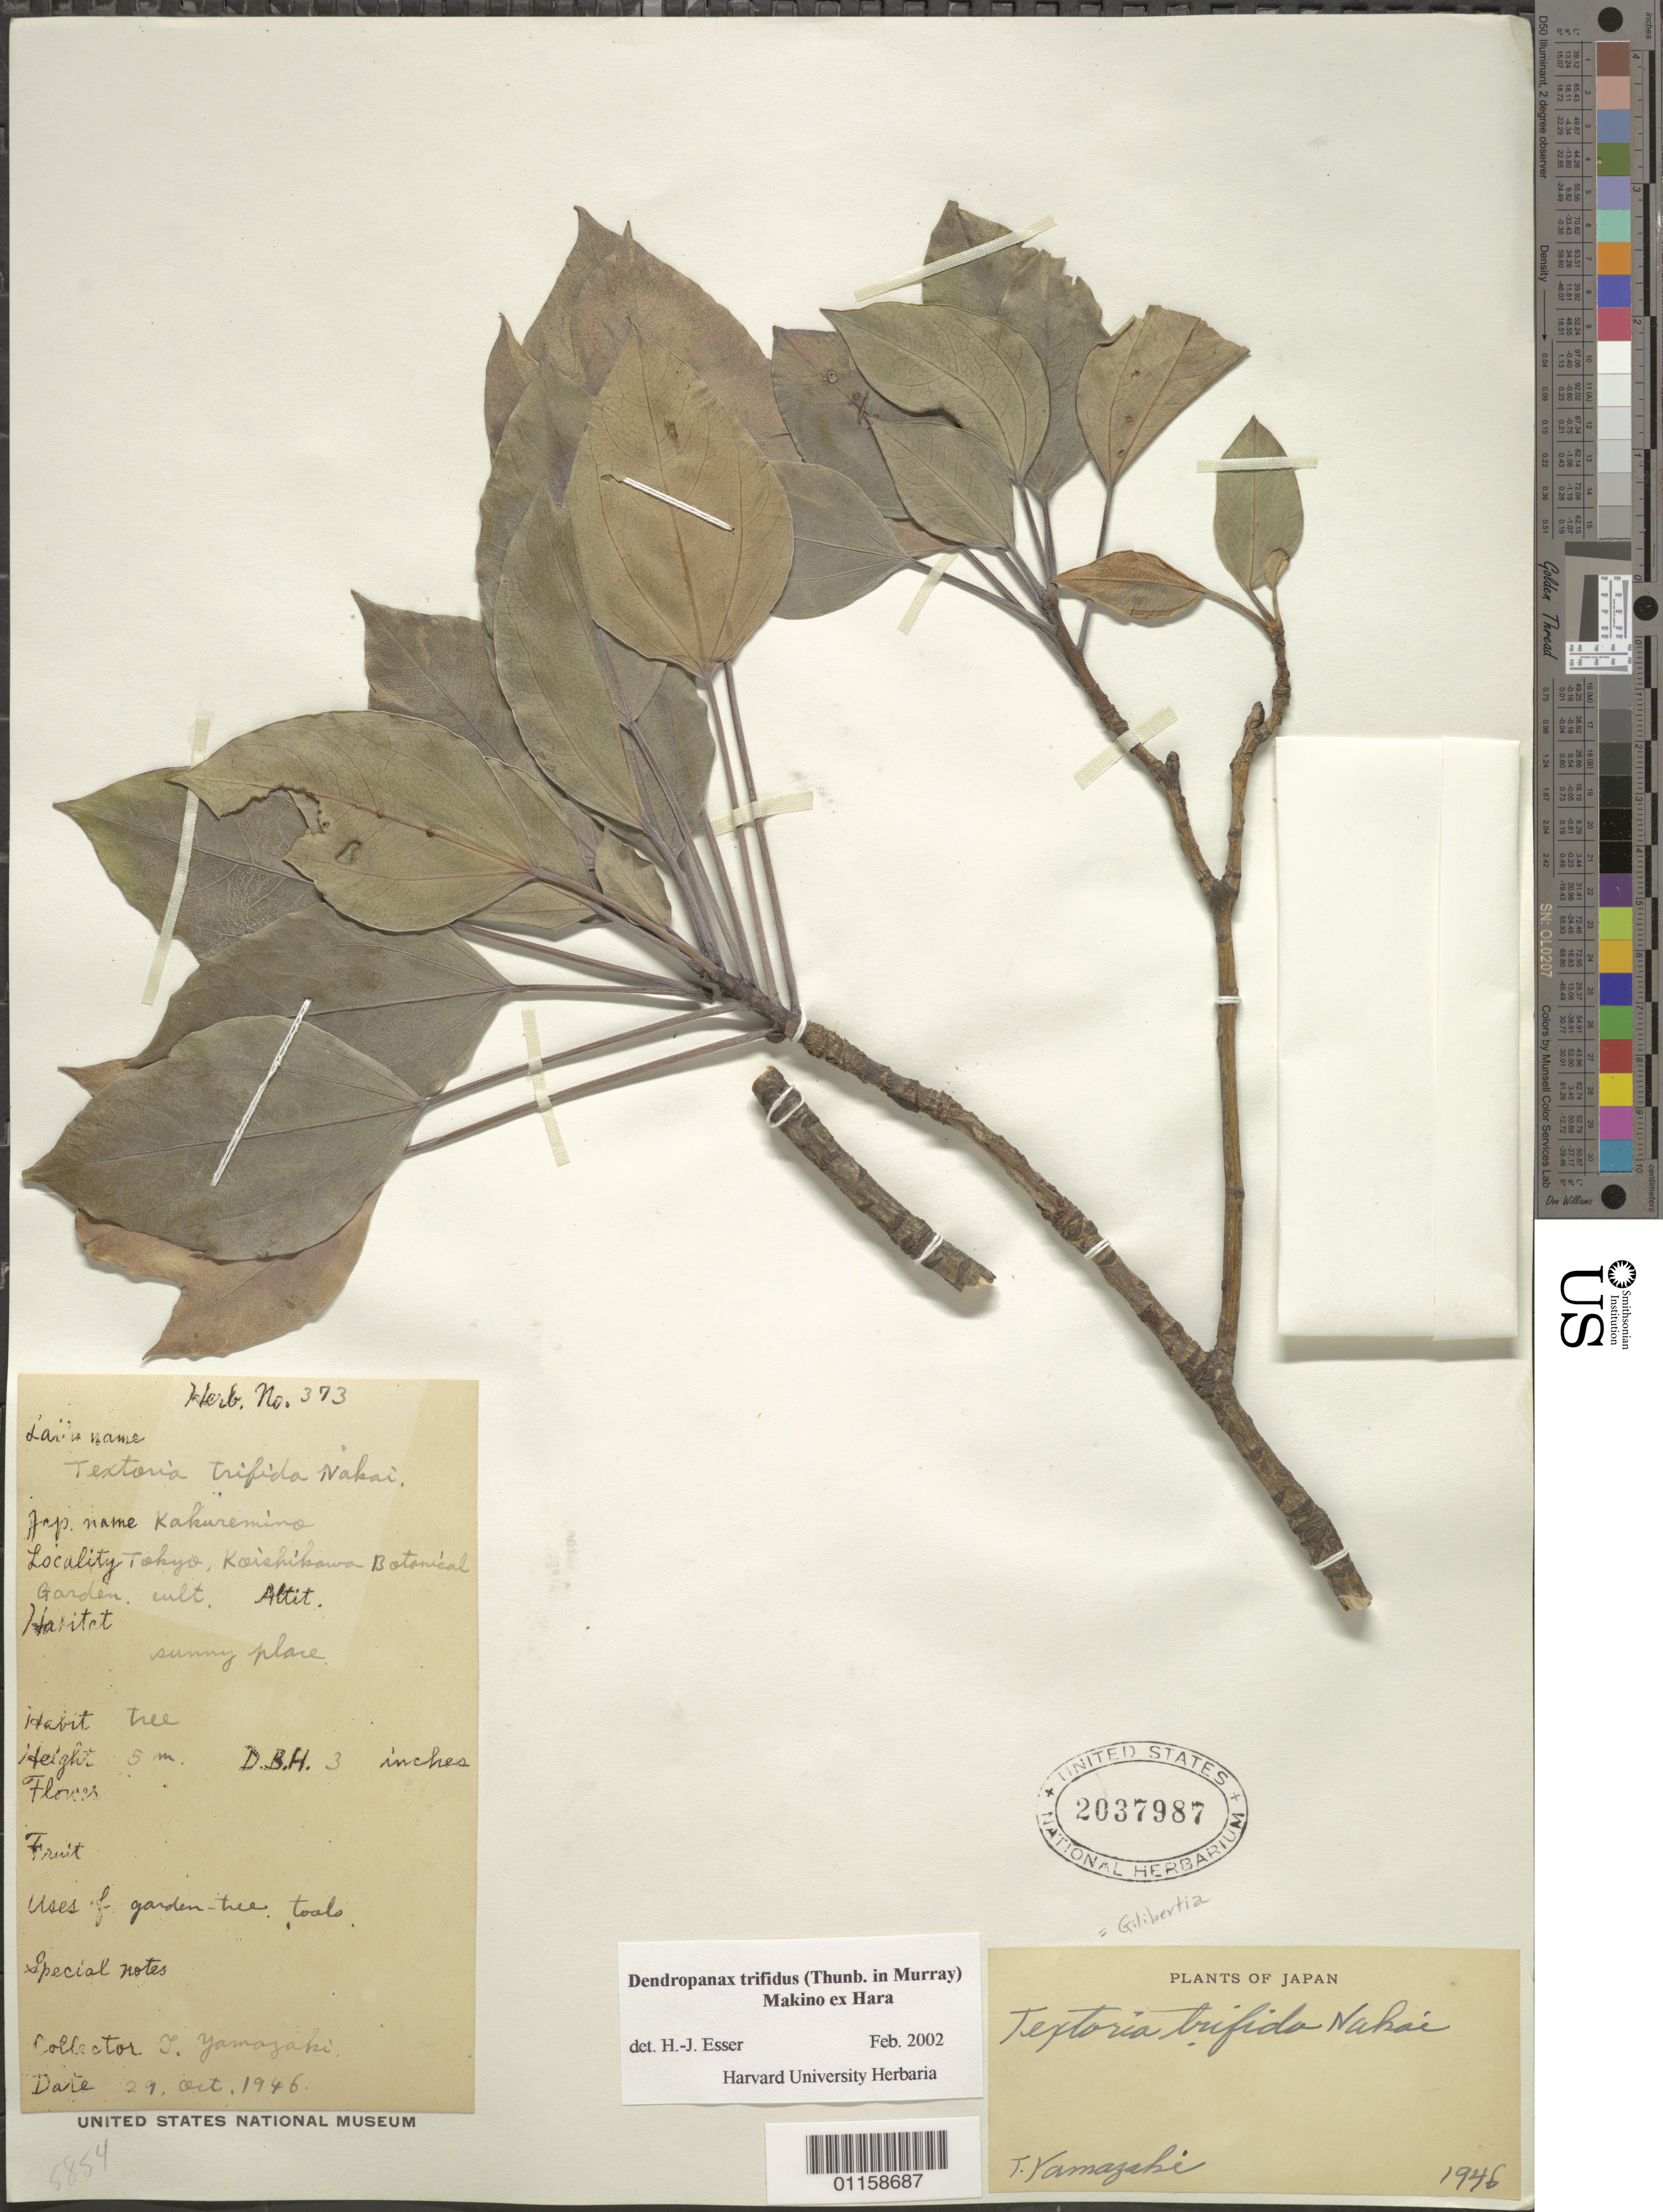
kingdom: Plantae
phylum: Tracheophyta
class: Magnoliopsida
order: Apiales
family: Araliaceae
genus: Dendropanax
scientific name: Dendropanax trifidus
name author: (Thunb.) Makino & Hara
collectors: T. Yamazaki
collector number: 373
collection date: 1946-08-21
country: Japan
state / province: Tokyo, Federal City of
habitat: Tree. Sunny place.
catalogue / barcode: US 2037987